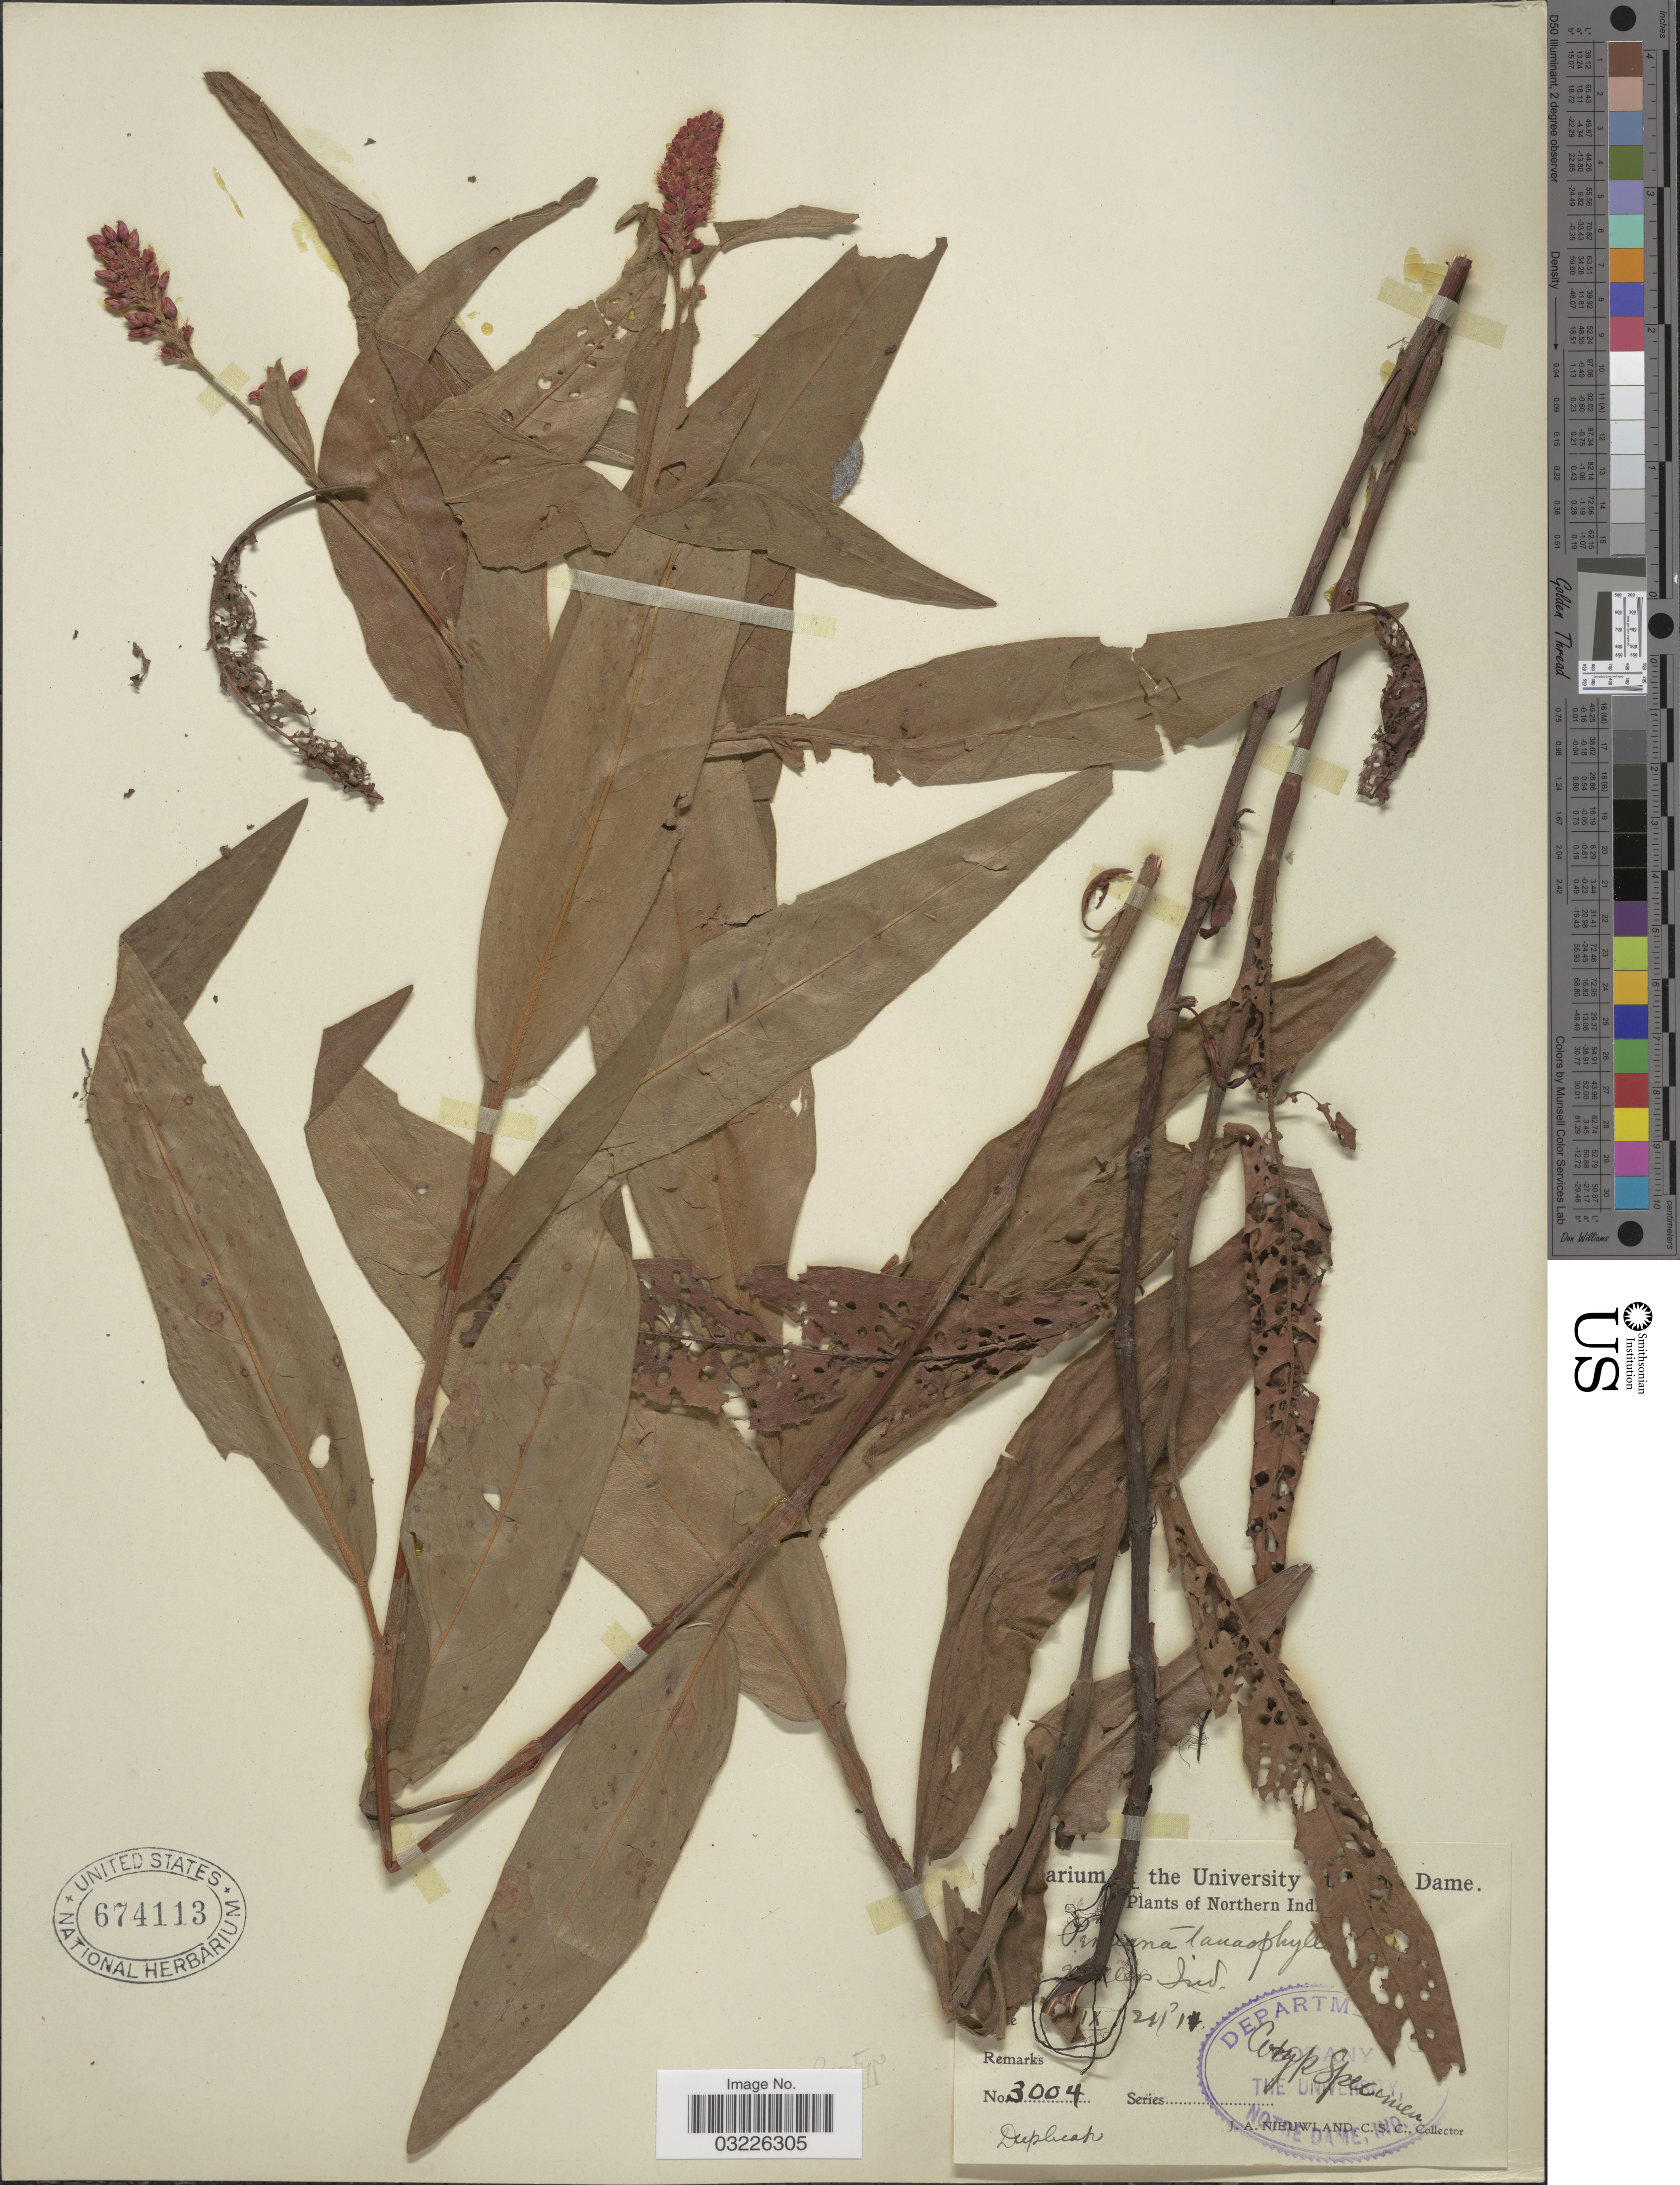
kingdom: Plantae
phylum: Tracheophyta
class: Magnoliopsida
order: Caryophyllales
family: Polygonaceae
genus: Persicaria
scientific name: Persicaria coccinea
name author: (Muhl. ex Willd.) Greene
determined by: Atha, D. E.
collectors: J. A. Nieuwland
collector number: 3004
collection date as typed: Transcribed d/m/y: /9/24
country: United States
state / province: Indiana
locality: Northern Ind[illegible text], [illegible text] Ind.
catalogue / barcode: US 674113